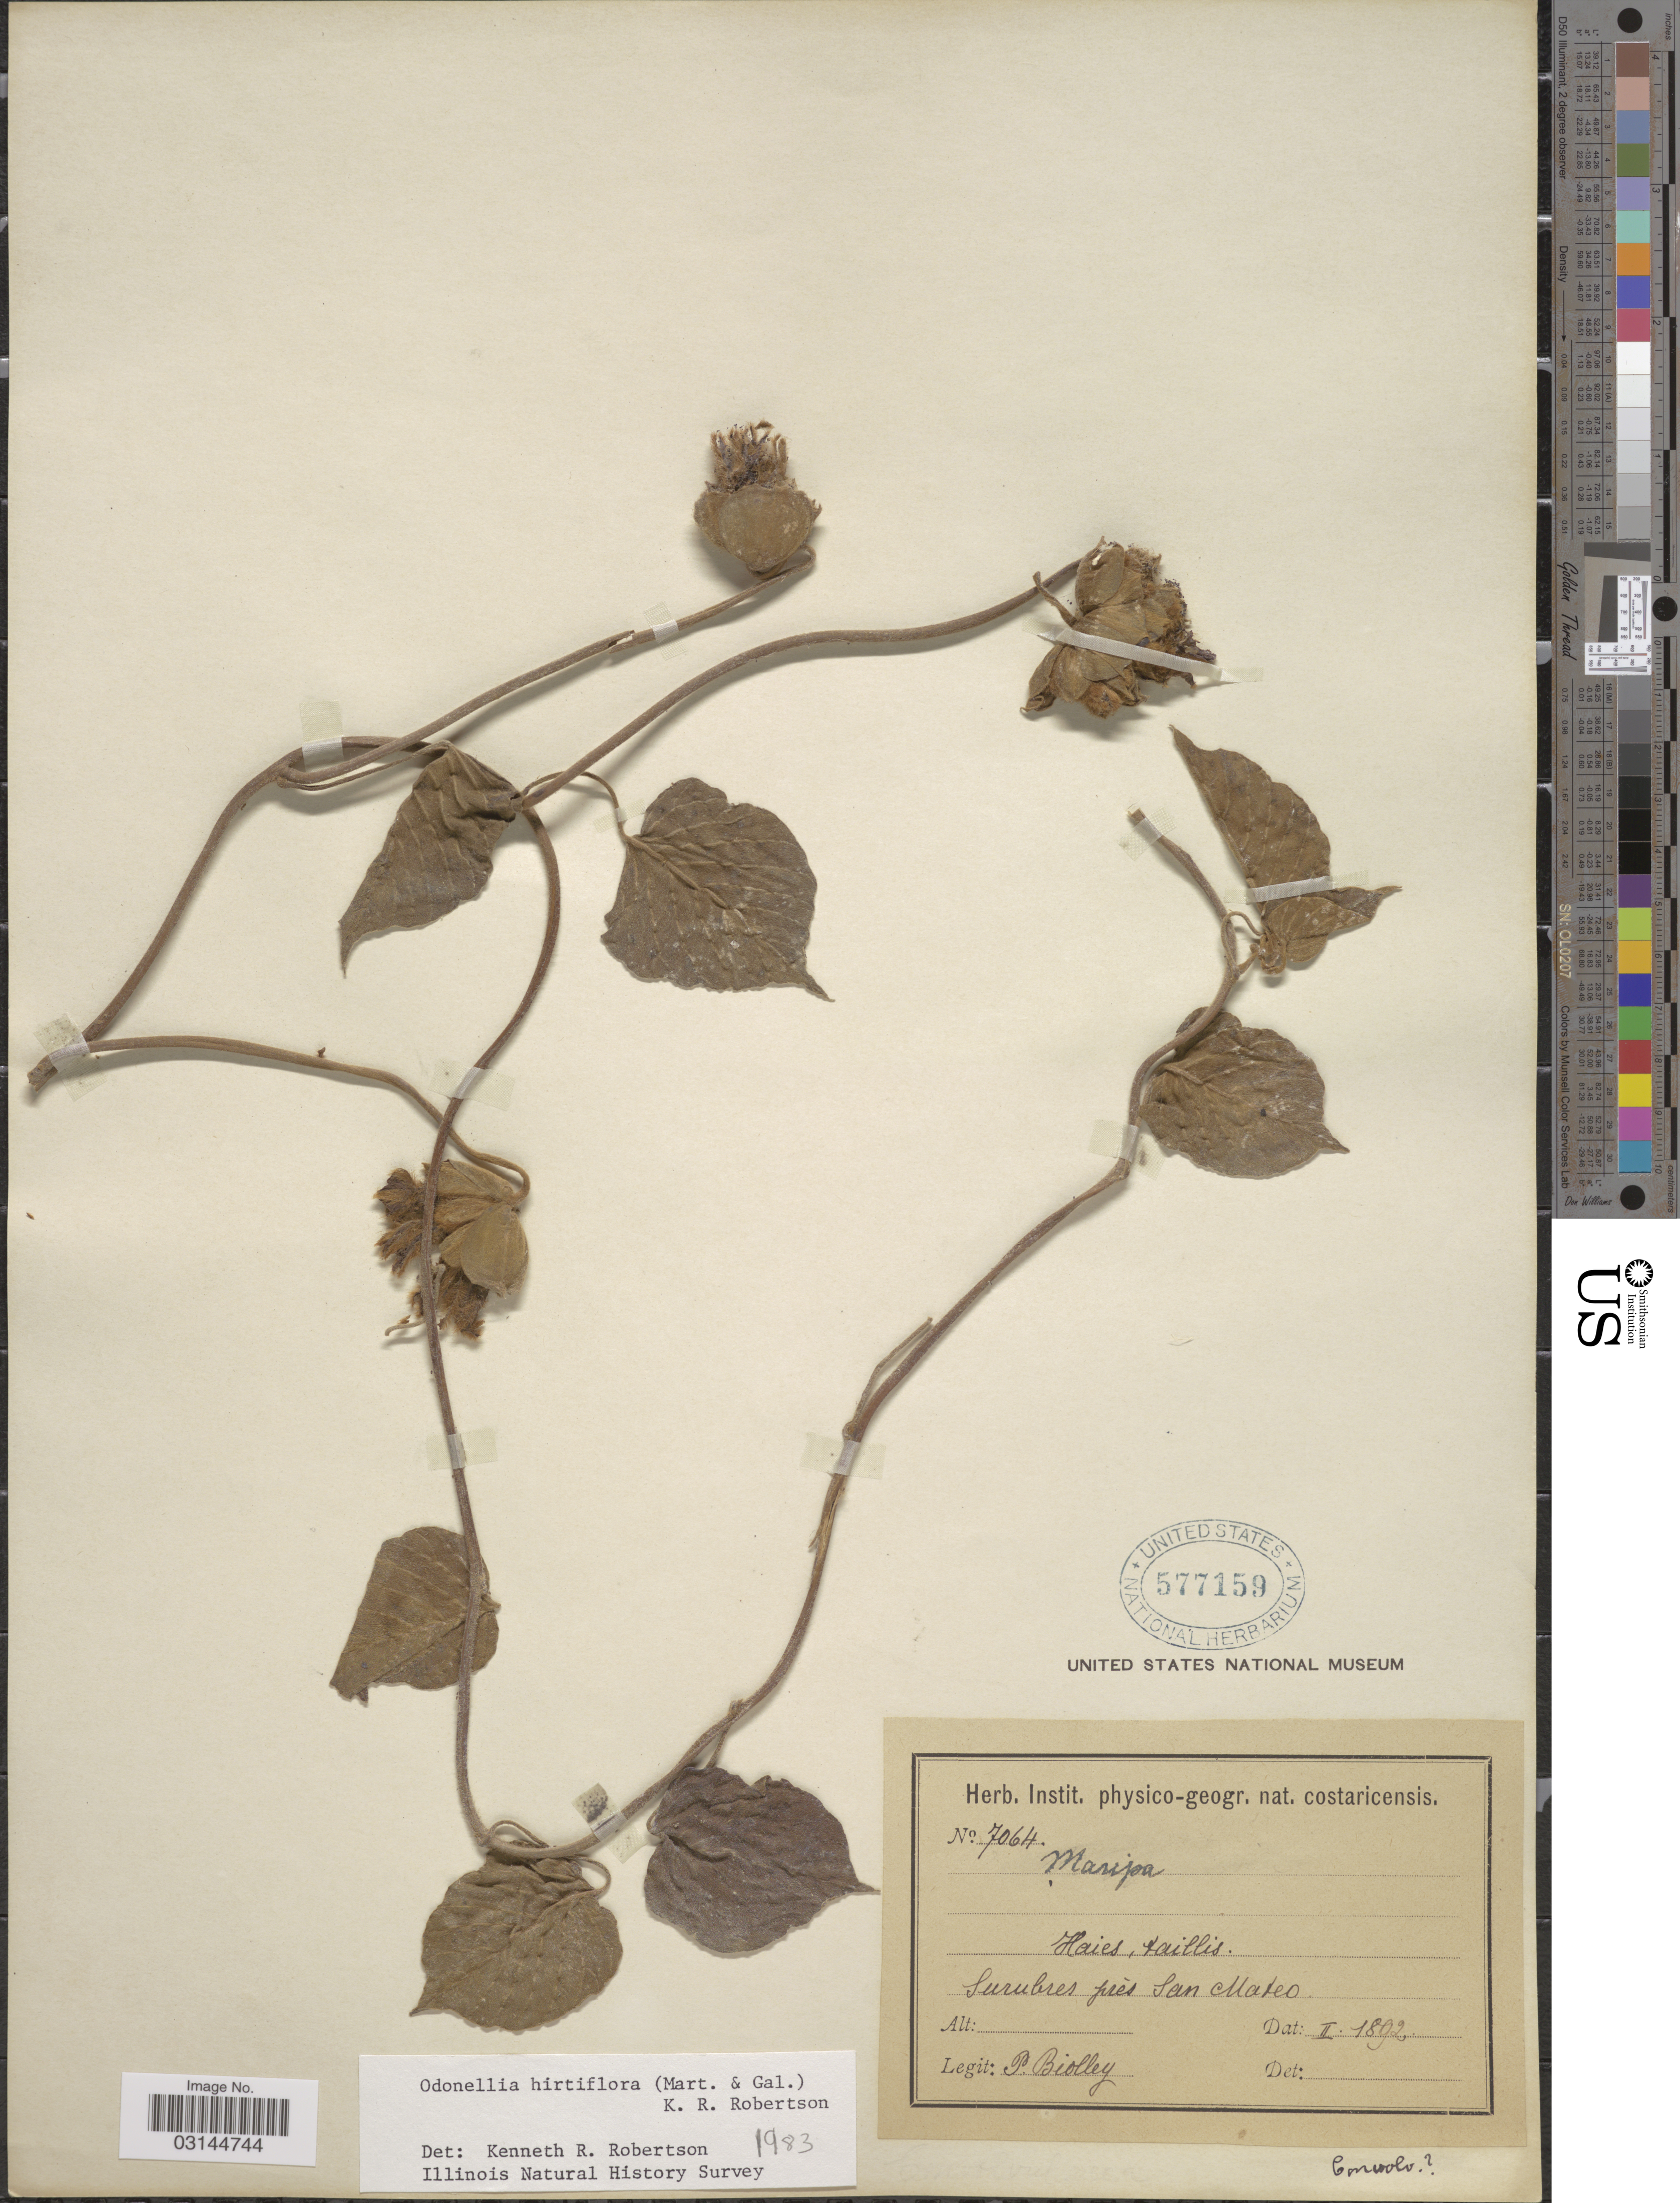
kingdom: Plantae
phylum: Tracheophyta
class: Magnoliopsida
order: Solanales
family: Convolvulaceae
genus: Odonellia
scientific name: Odonellia hirtiflora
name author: (M. Martens & Galeotti) K.R. Robertson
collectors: P. Biolley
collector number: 7064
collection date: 1892-02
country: Costa Rica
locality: Surubres près San Mateo.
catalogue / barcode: US 577159